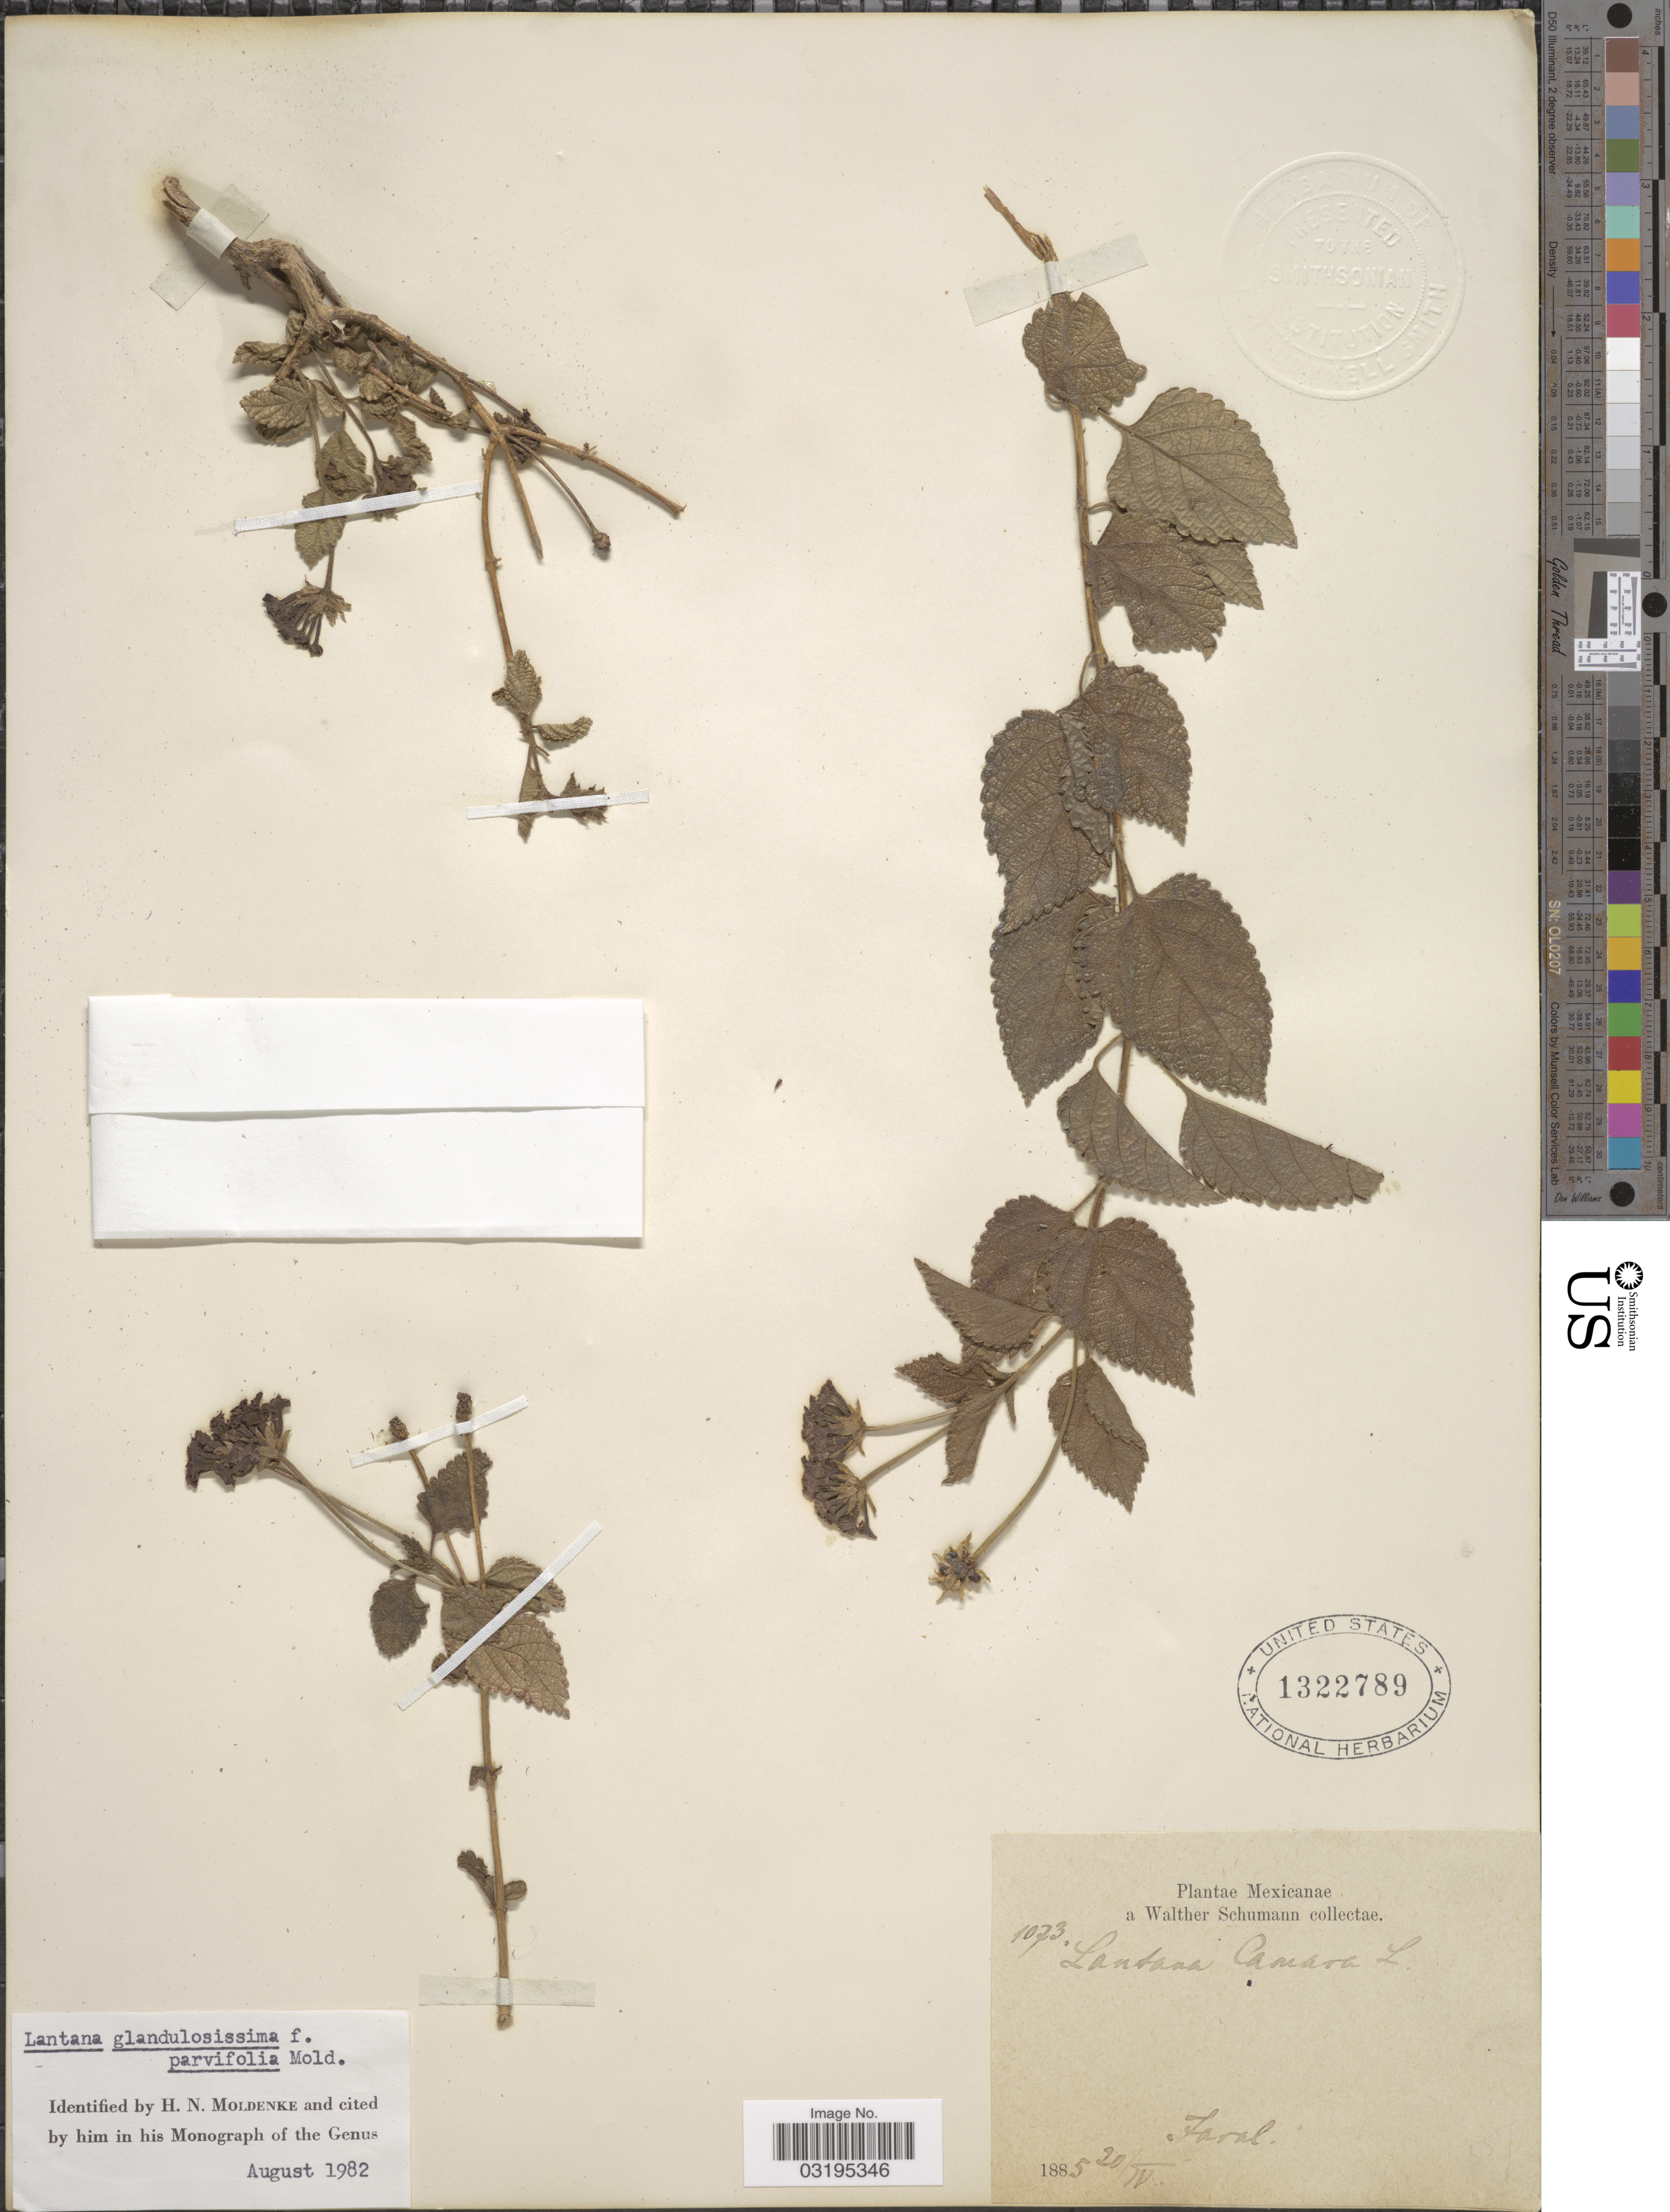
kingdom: Plantae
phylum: Tracheophyta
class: Magnoliopsida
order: Lamiales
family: Verbenaceae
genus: Lantana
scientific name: Lantana glandulosissima f. parvifolia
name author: Hayek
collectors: W. Schumann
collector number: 1073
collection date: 1885-04-20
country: Mexico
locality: Jaral.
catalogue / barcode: US 1322789